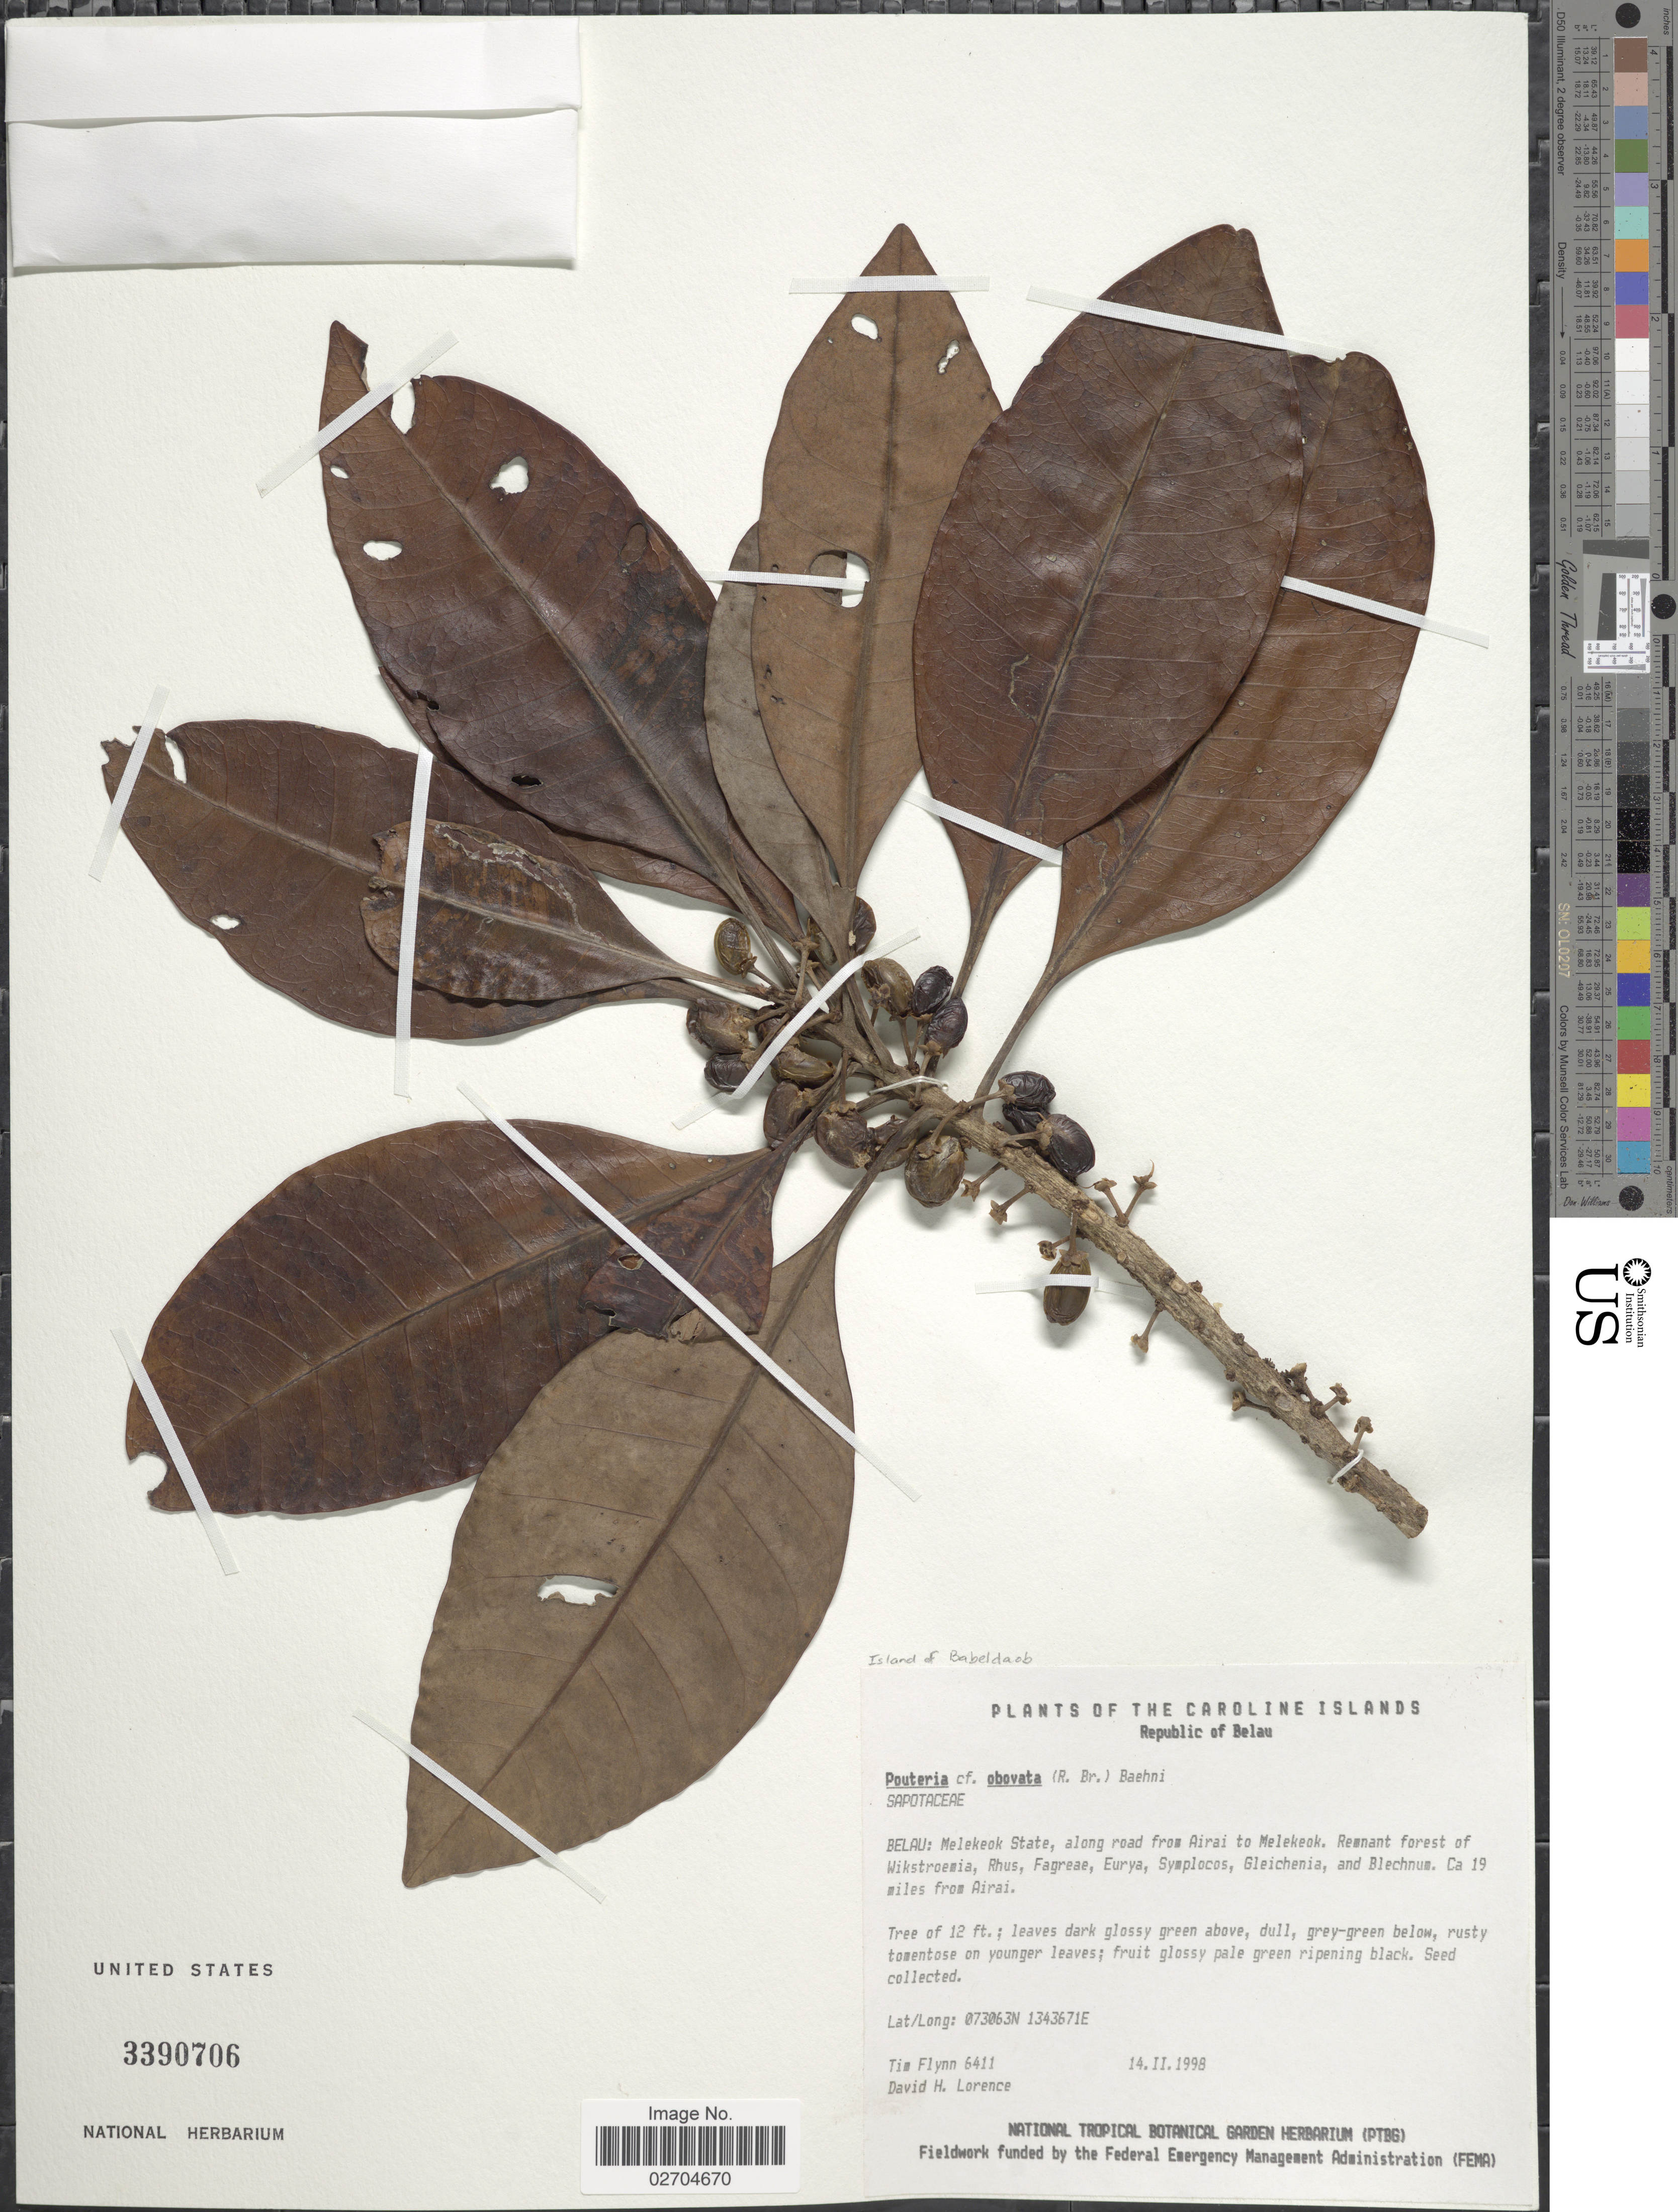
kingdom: Plantae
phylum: Tracheophyta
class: Magnoliopsida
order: Ericales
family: Sapotaceae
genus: Planchonella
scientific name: Planchonella obovata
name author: (R. Br.) Pierre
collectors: T. Flynn & D. Lorence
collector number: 6411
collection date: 1998-02-14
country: Palau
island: Babeldaob [Babelthuap]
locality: Belau. Melekeok State. along road from Airai to Melekeok. ca. 19 miles from Airai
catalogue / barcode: US 3390706